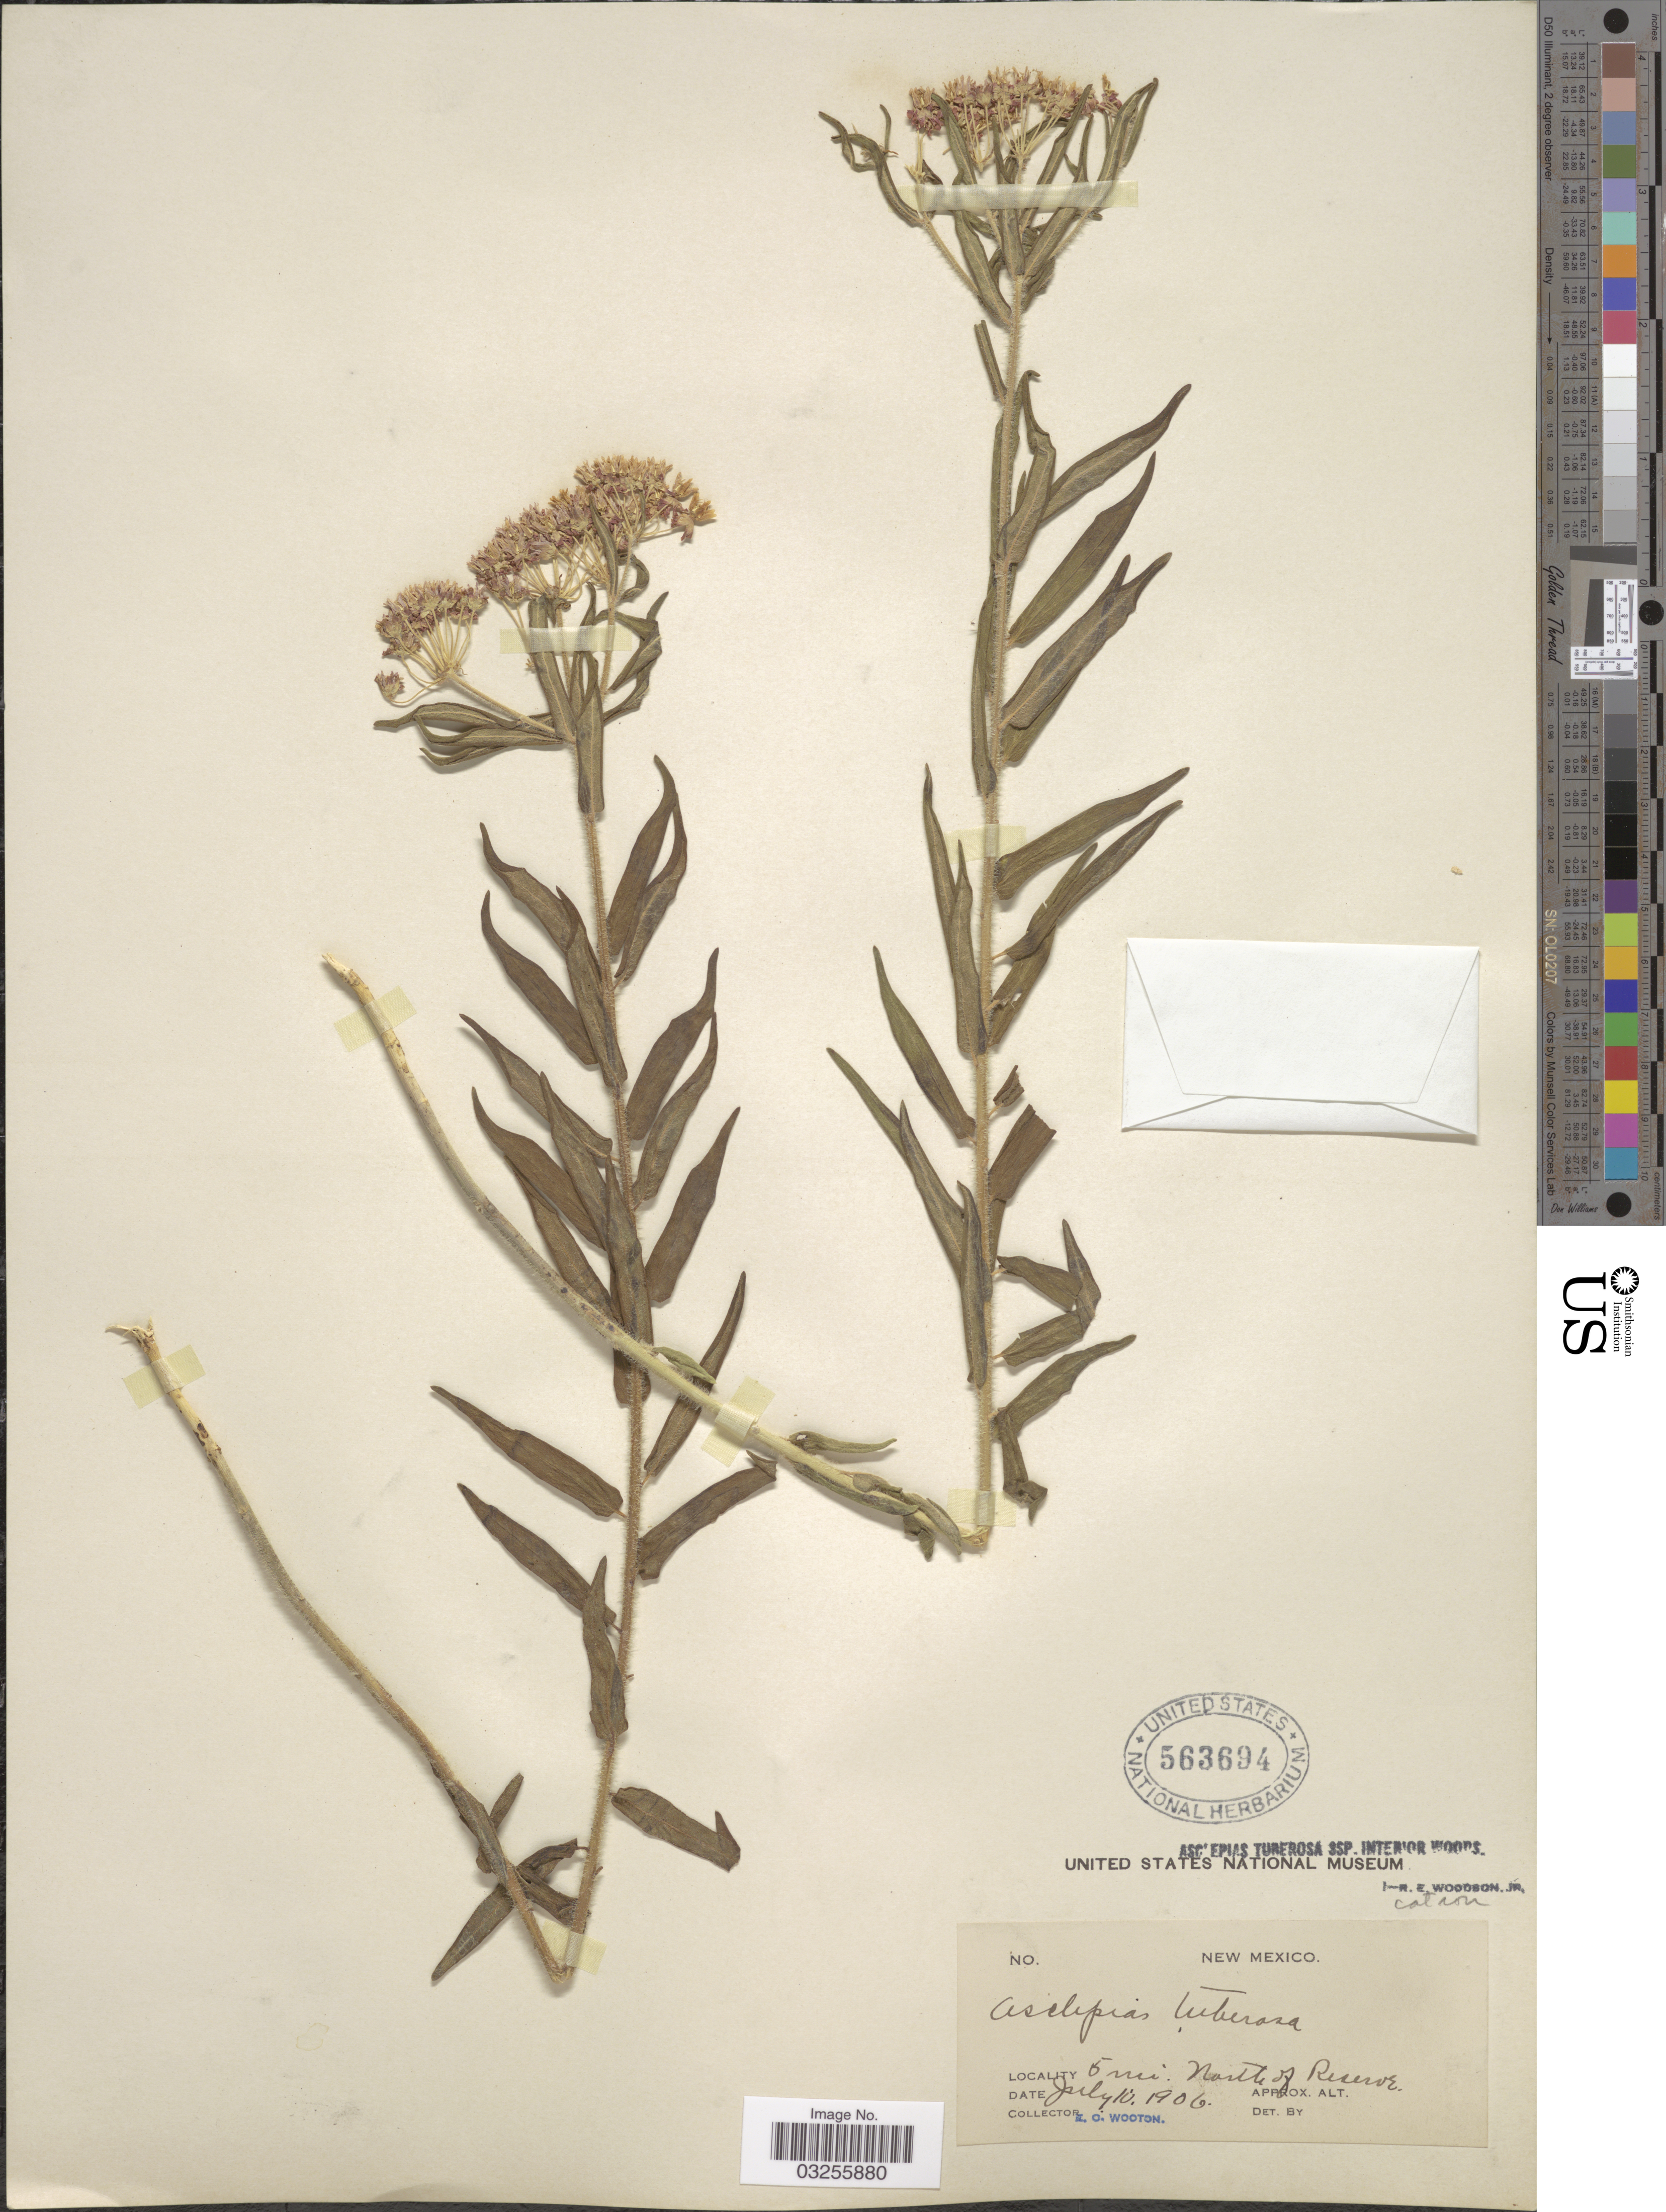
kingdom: Plantae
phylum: Tracheophyta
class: Magnoliopsida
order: Gentianales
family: Apocynaceae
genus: Asclepias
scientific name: Asclepias tuberosa subsp. interior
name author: Woodson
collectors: E. O. Wooton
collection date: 1906-07-10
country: United States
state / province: New Mexico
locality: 5 mi. North of Reserve.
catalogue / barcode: US 563694